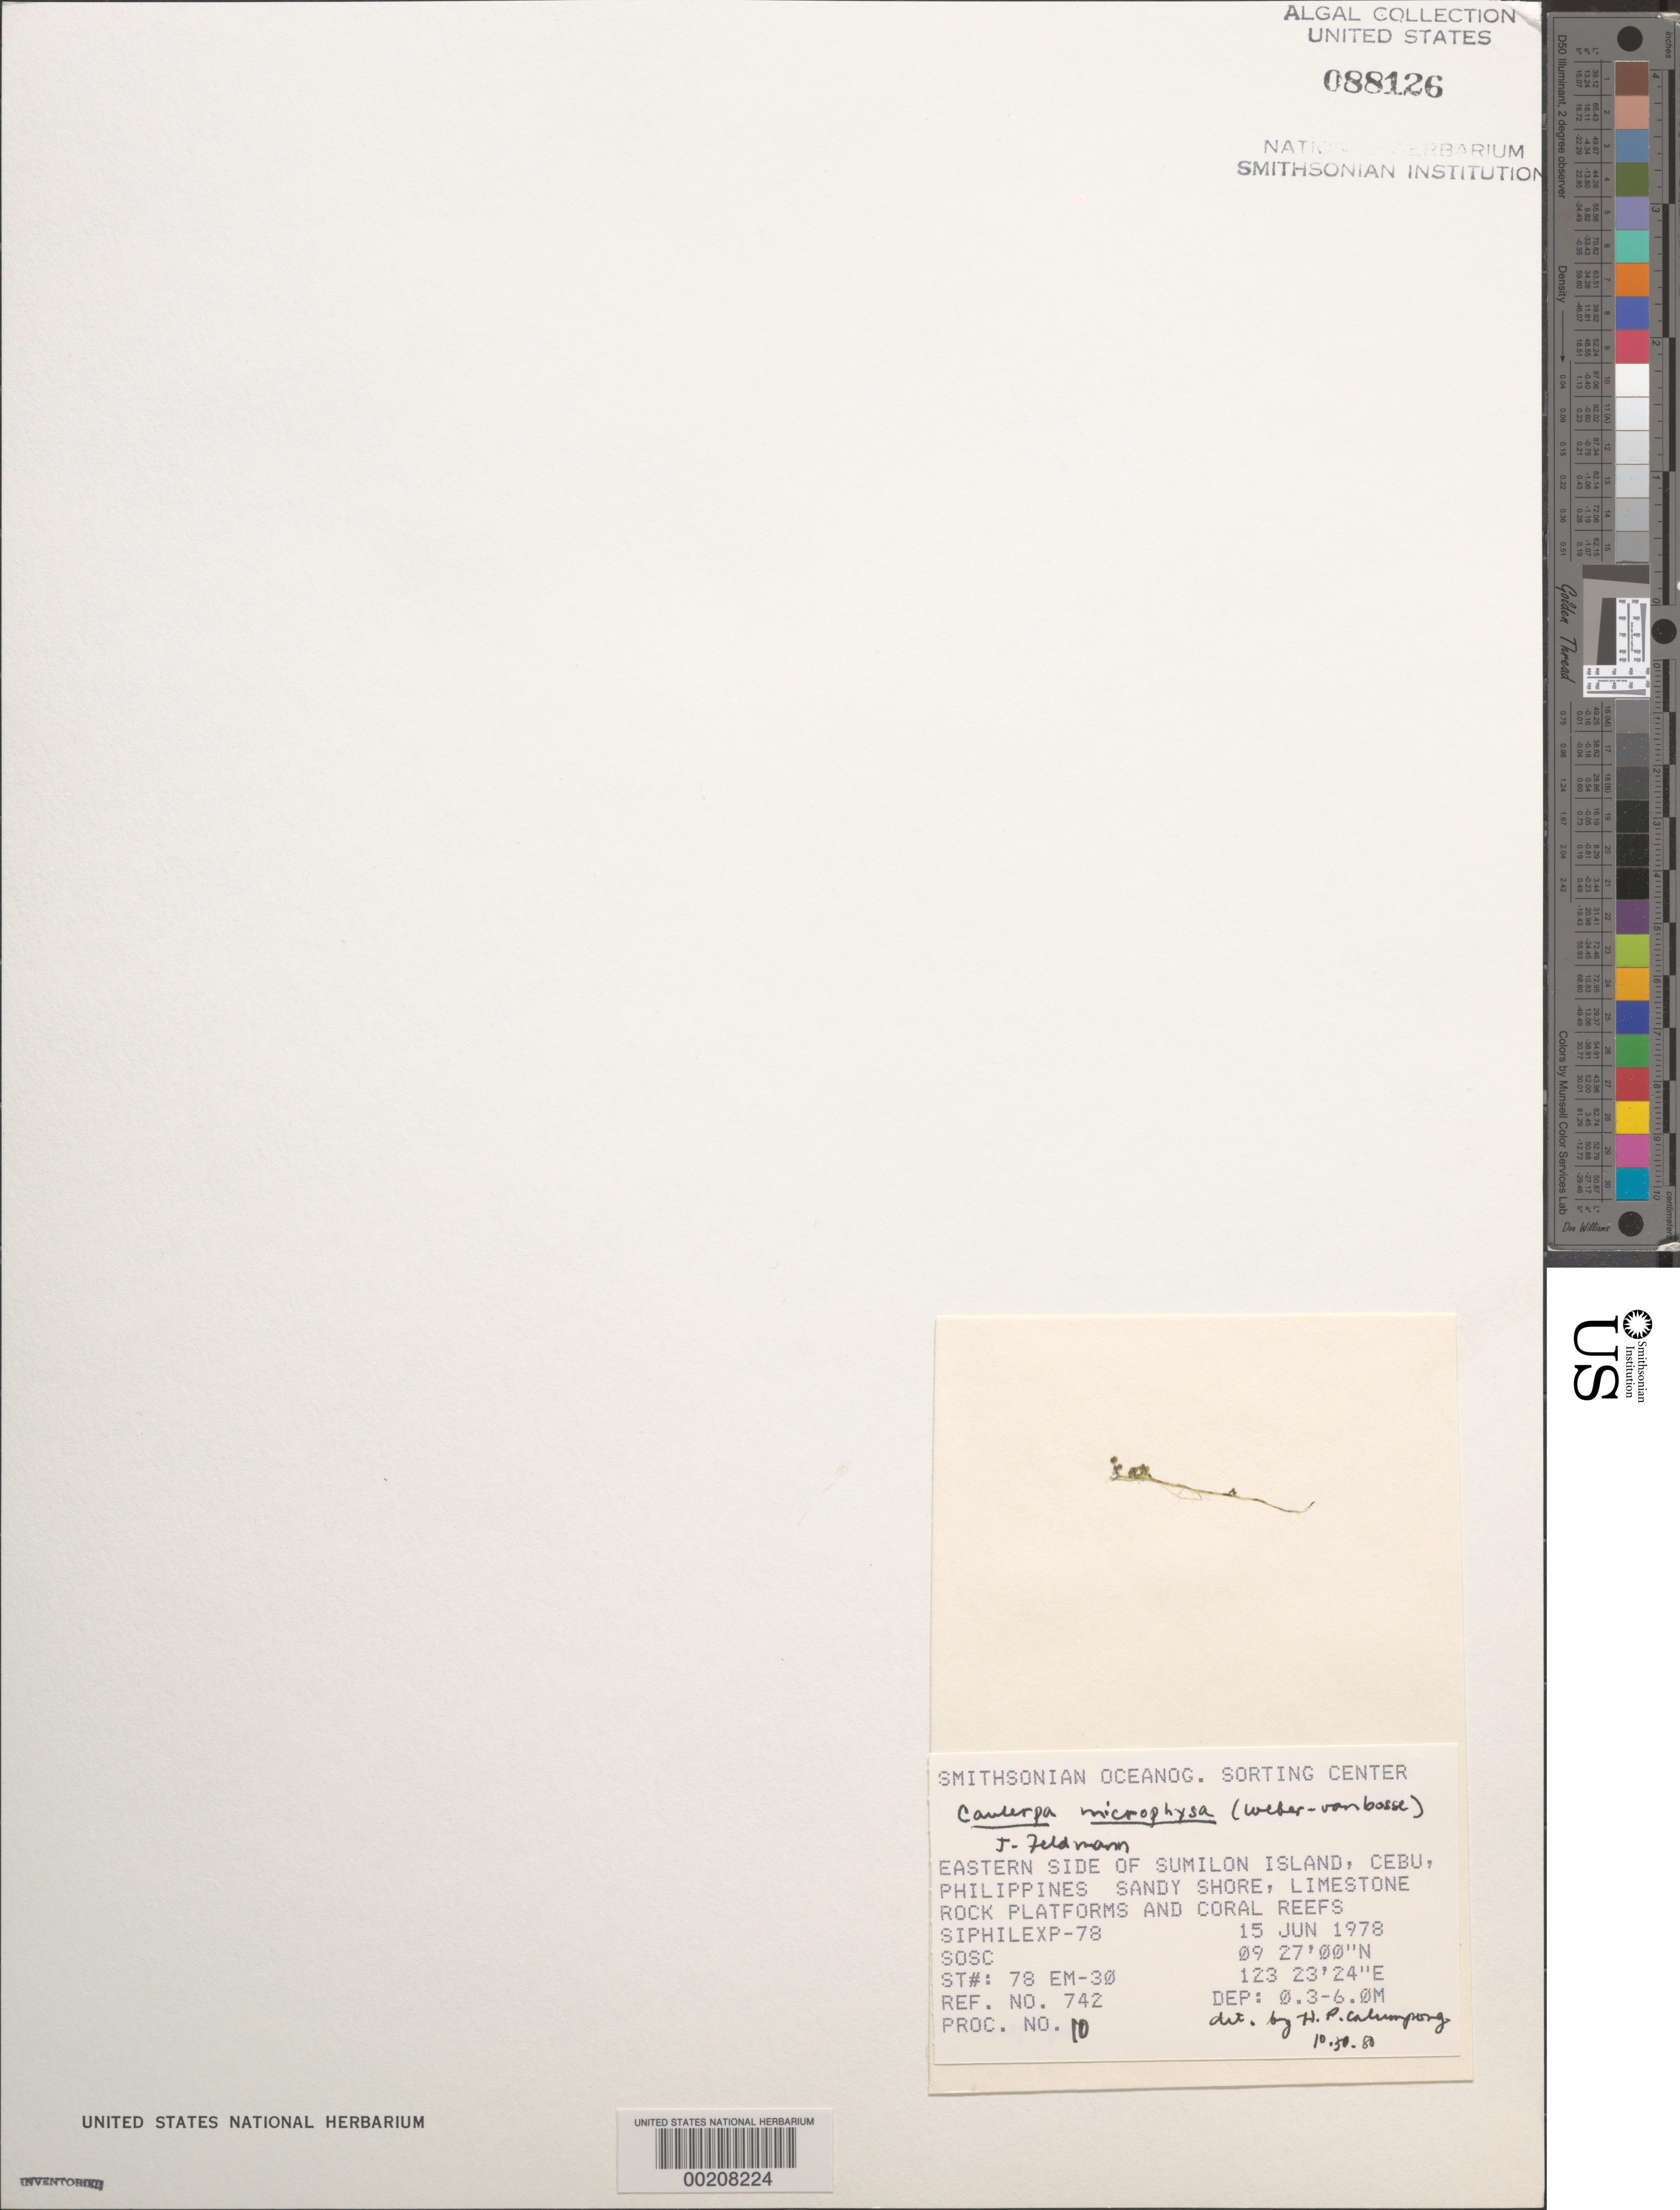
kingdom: Plantae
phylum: Chlorophyta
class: Ulvophyceae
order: Bryopsidales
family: Caulerpaceae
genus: Caulerpa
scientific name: Caulerpa microphysa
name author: (Weber Bosse) Feldmann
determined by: Calumpong, H. P.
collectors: SOSC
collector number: Station 78 Em-30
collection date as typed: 15 Jun 1978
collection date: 1978-06-15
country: Philippines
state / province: Central Visayas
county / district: Cebu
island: Sumilon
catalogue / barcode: US 88126